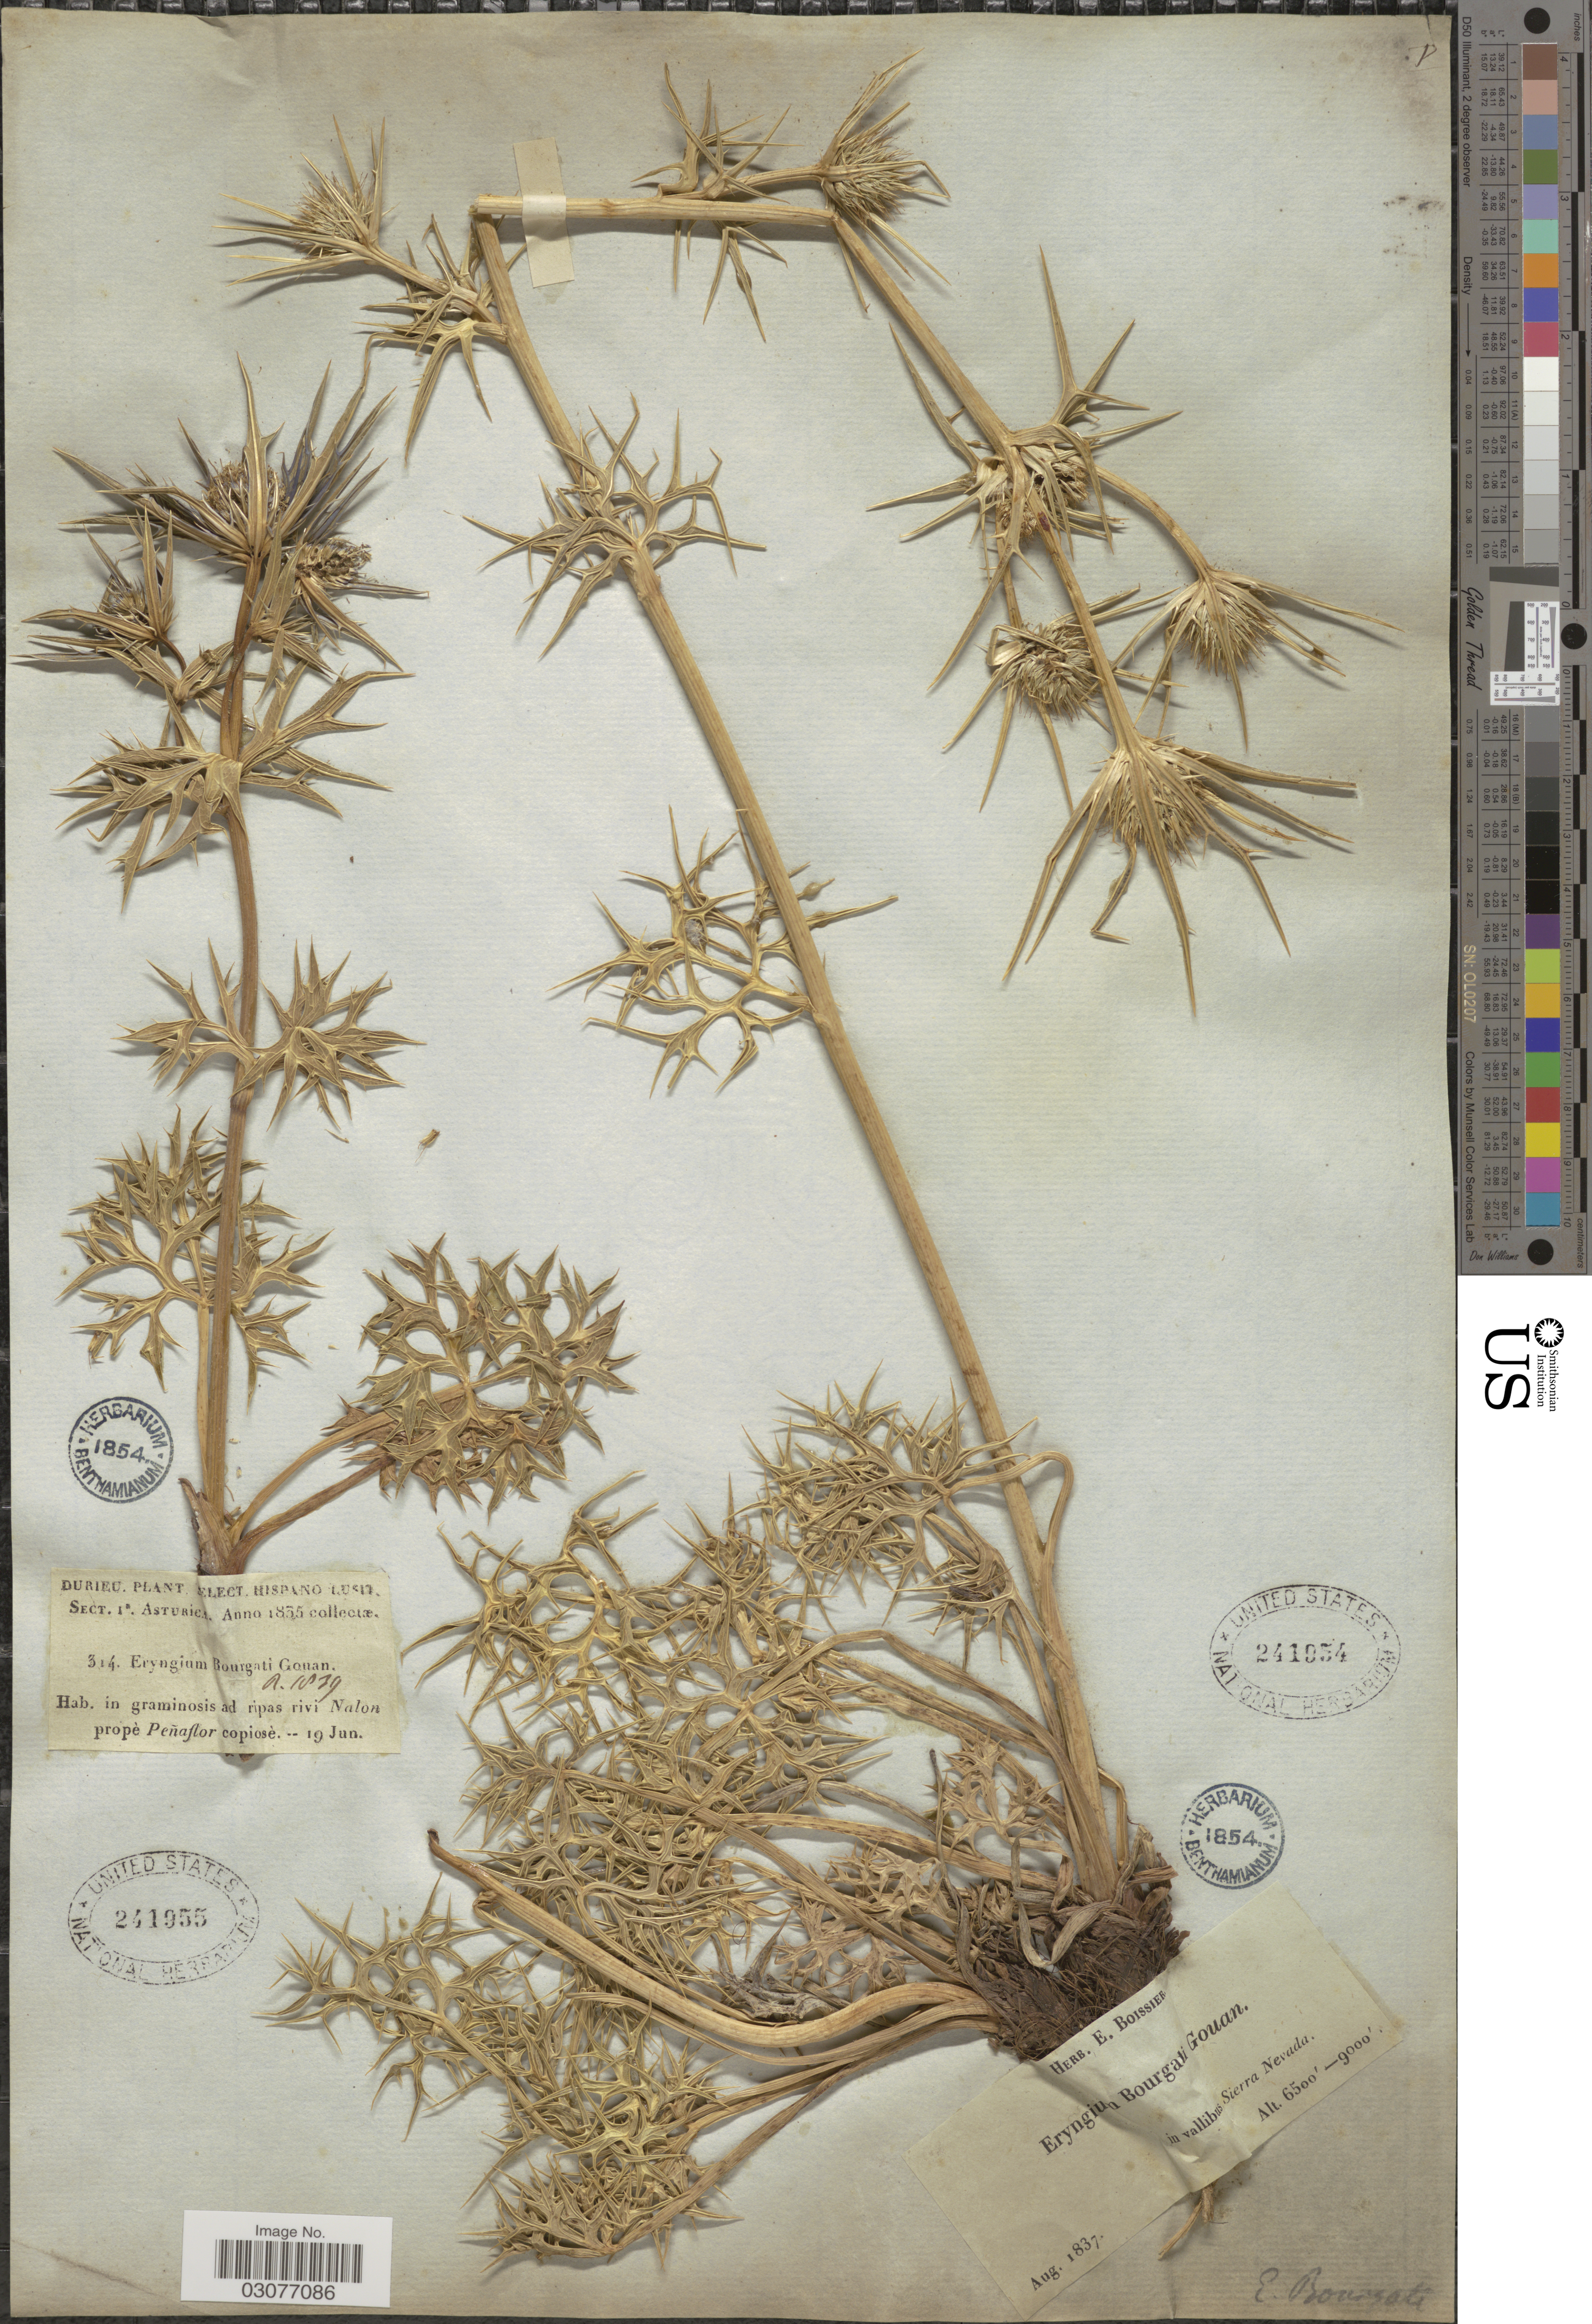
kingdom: Plantae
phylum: Tracheophyta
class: Magnoliopsida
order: Apiales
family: Apiaceae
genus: Eryngium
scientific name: Eryngium bourgatii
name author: Gouan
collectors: ex herb. E. Boissier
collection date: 1837-08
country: Spain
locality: In vallibus Sierra Nevada.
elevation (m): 1981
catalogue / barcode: US 241954-2